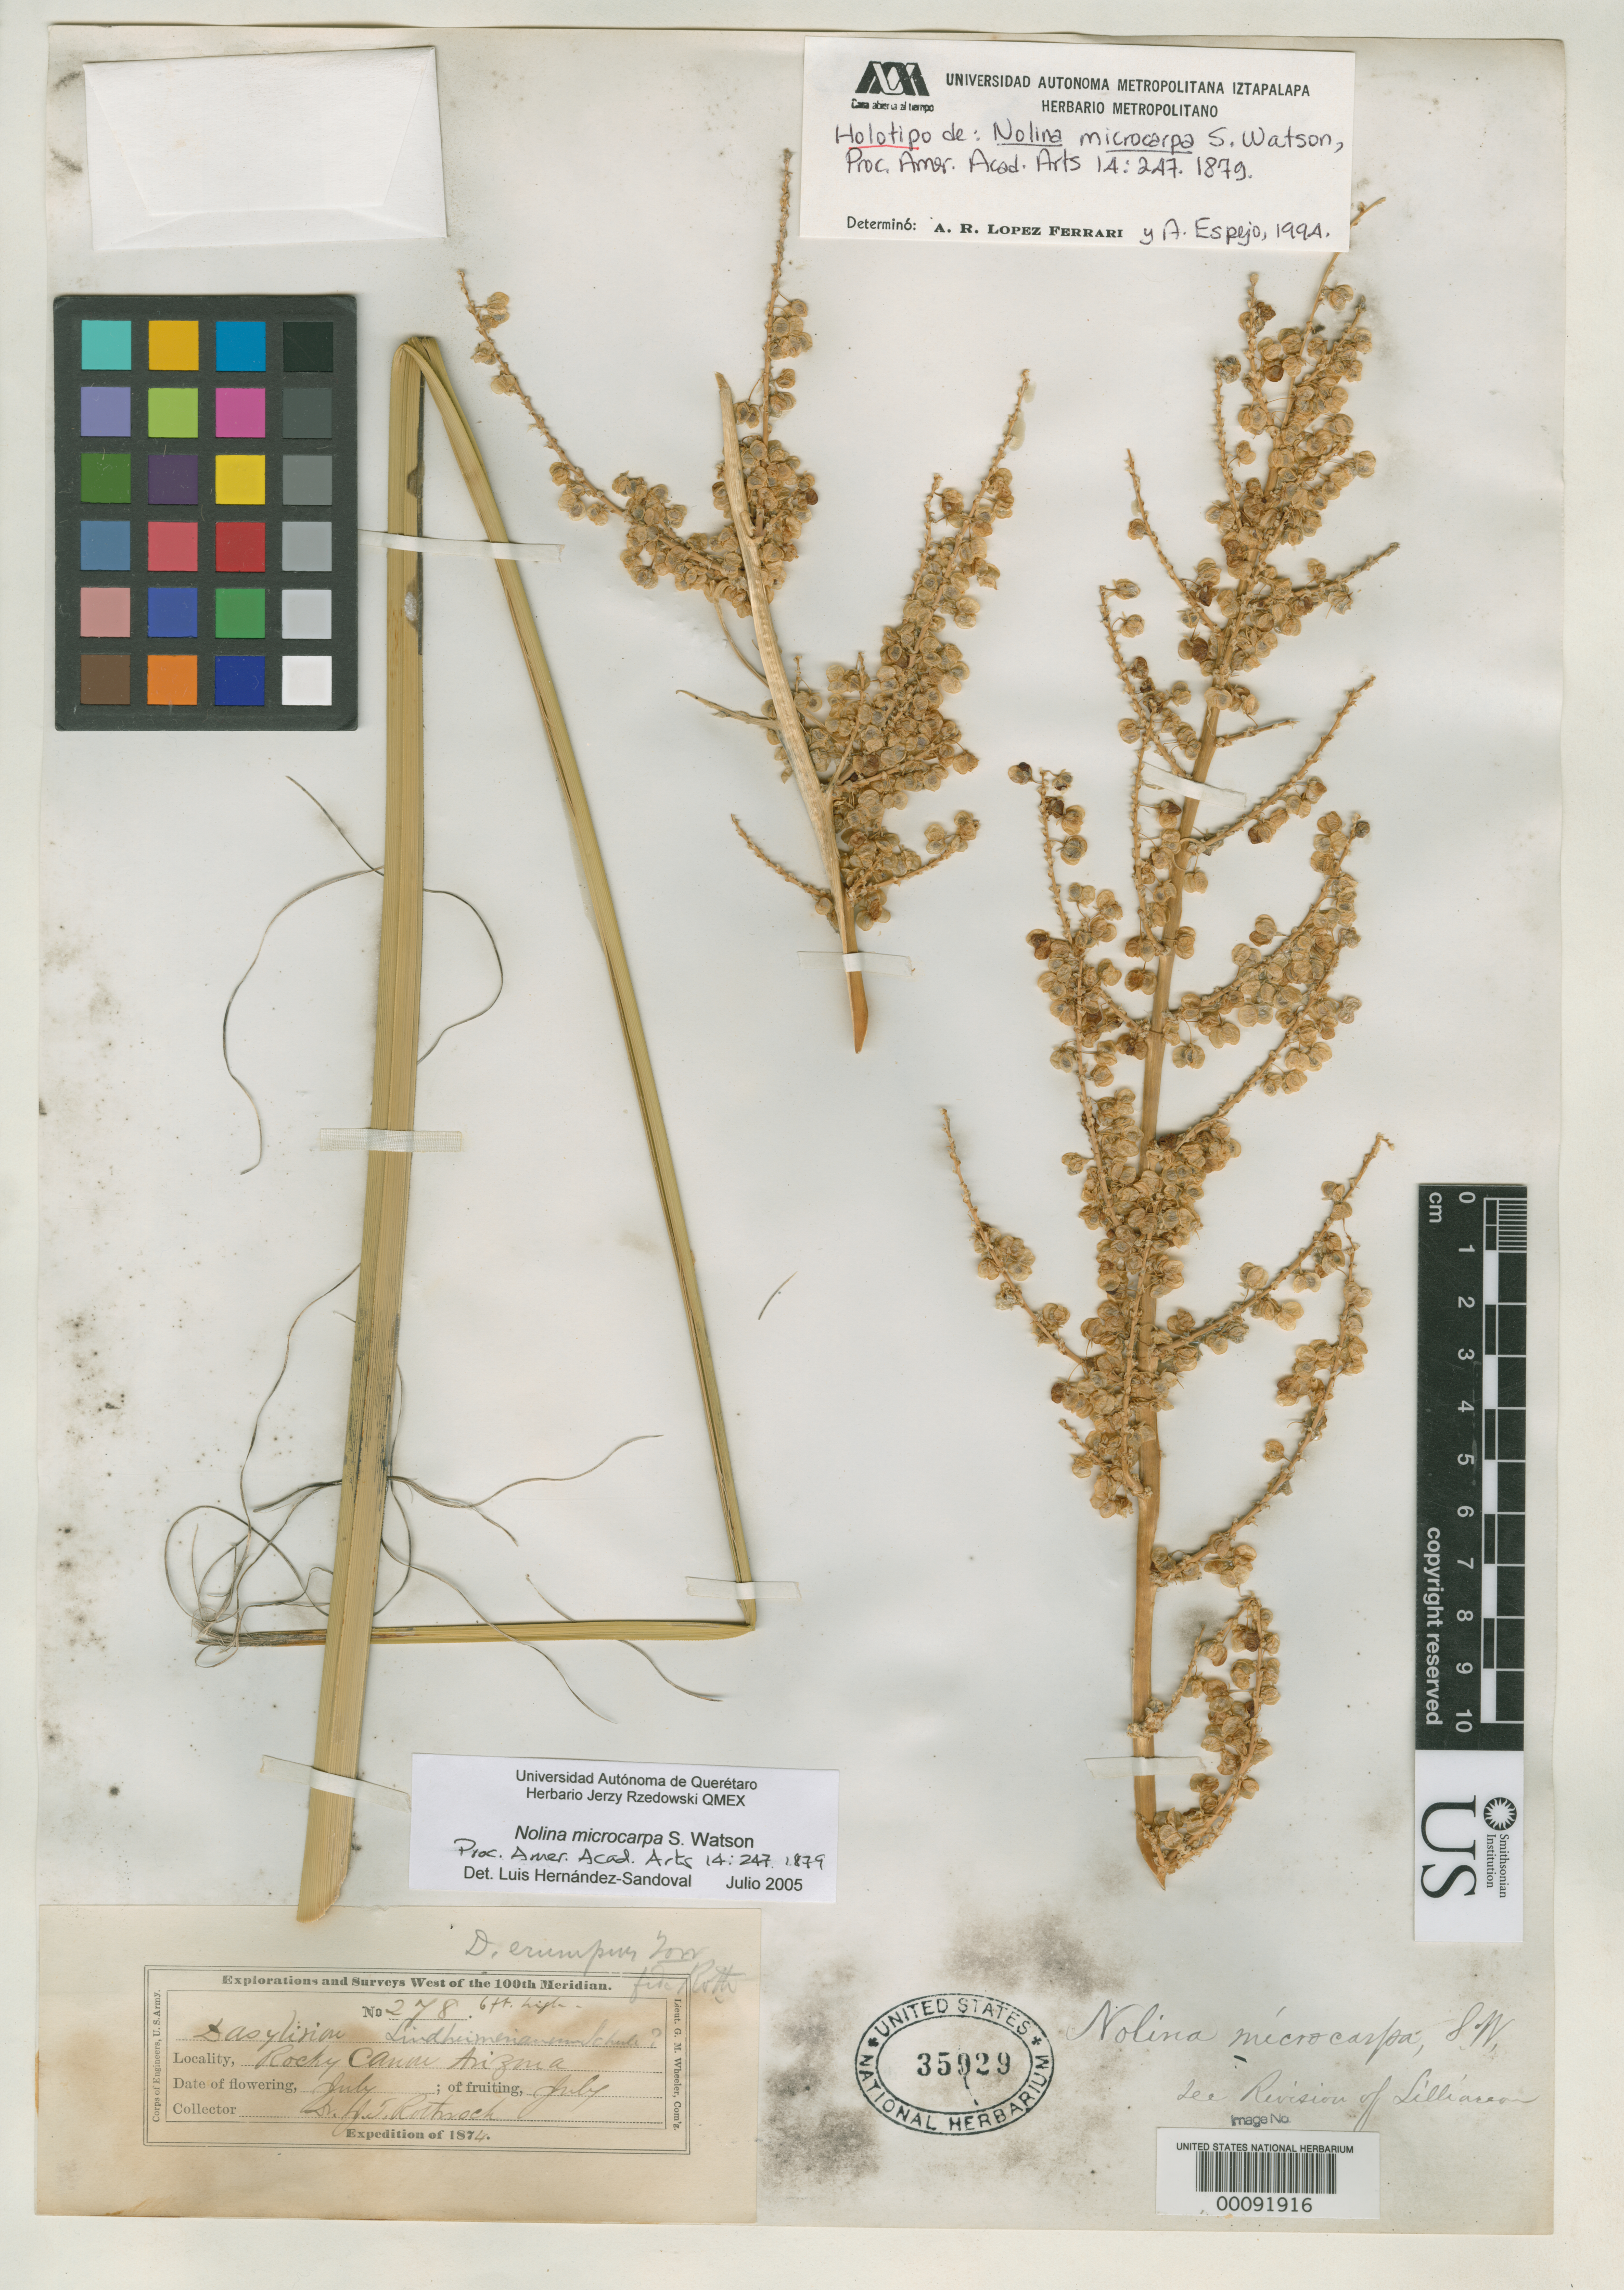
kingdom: Plantae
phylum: Tracheophyta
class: Liliopsida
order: Asparagales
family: Asparagaceae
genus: Nolina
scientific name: Nolina microcarpa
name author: S. Watson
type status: Type Collection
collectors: J. T. Rothrock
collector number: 278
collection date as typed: Jul 1874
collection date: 1874-07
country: United States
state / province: Arizona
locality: Rocky Canon.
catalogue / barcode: US 35929